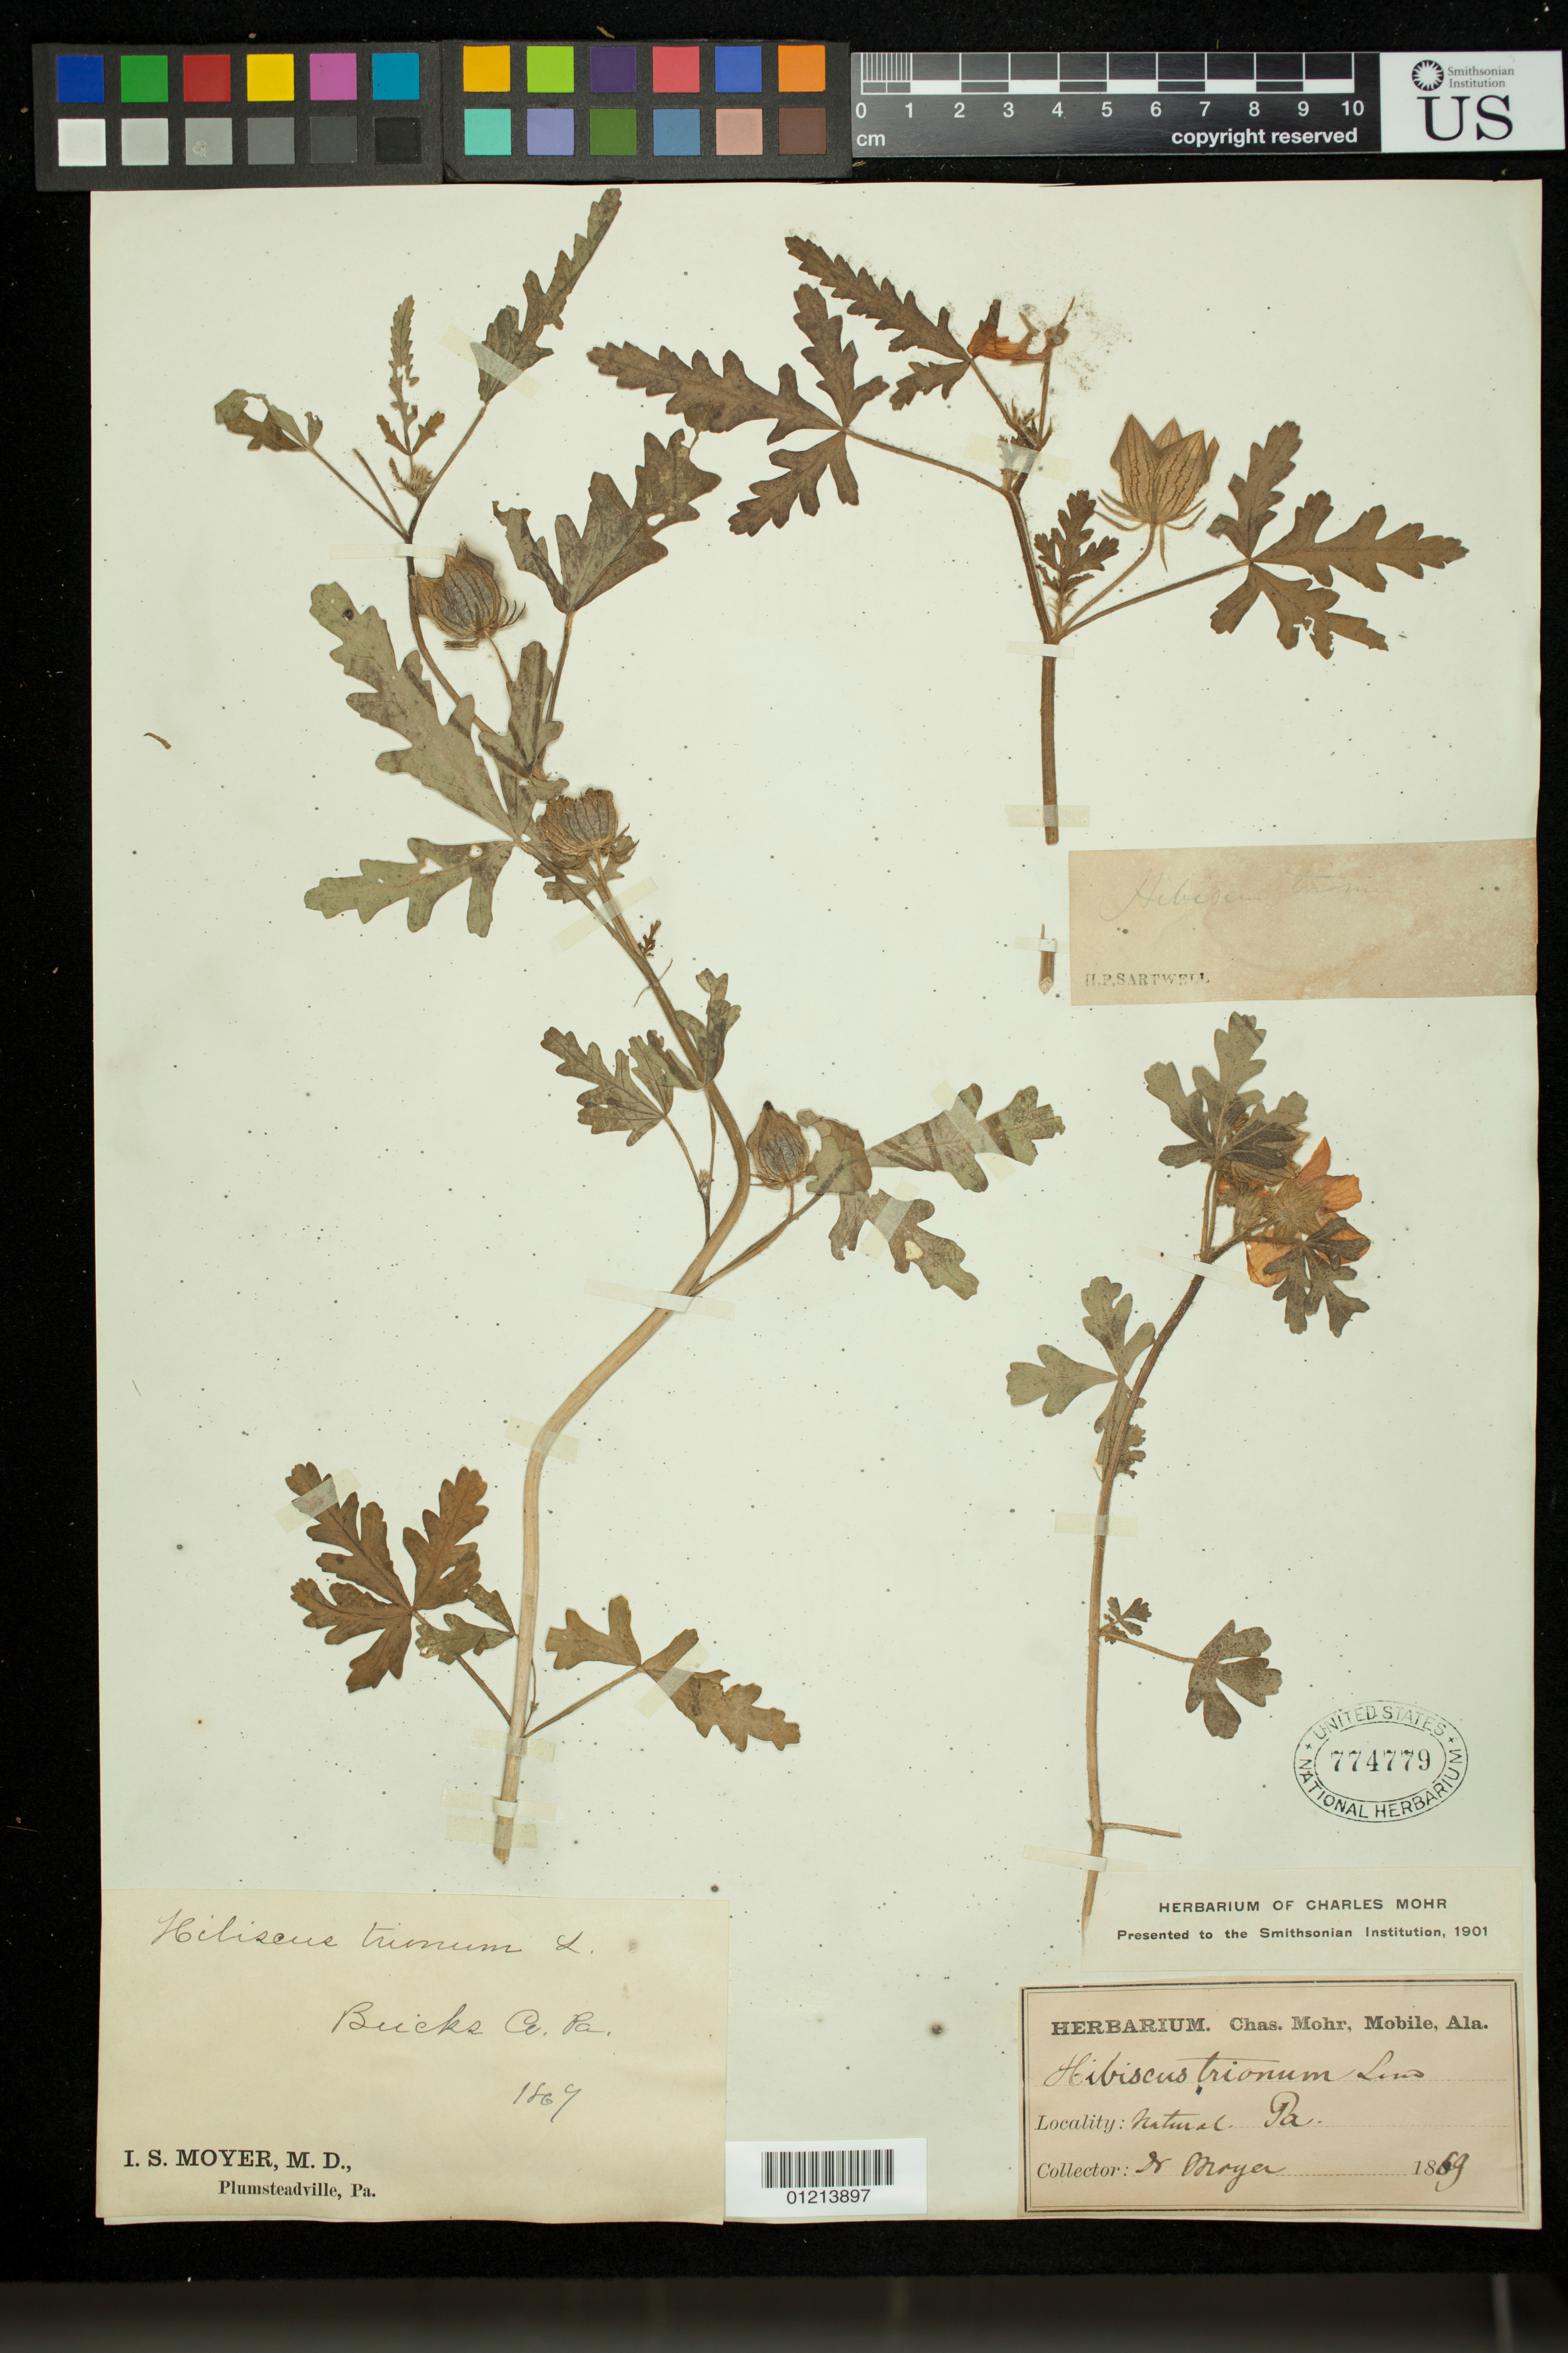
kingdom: Plantae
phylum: Tracheophyta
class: Magnoliopsida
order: Malvales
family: Malvaceae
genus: Hibiscus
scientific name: Hibiscus trionum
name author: L.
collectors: I. S. Moyer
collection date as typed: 1869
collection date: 1869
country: United States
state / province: Pennsylvania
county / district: Bucks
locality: Bucks Co.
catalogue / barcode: US 774779